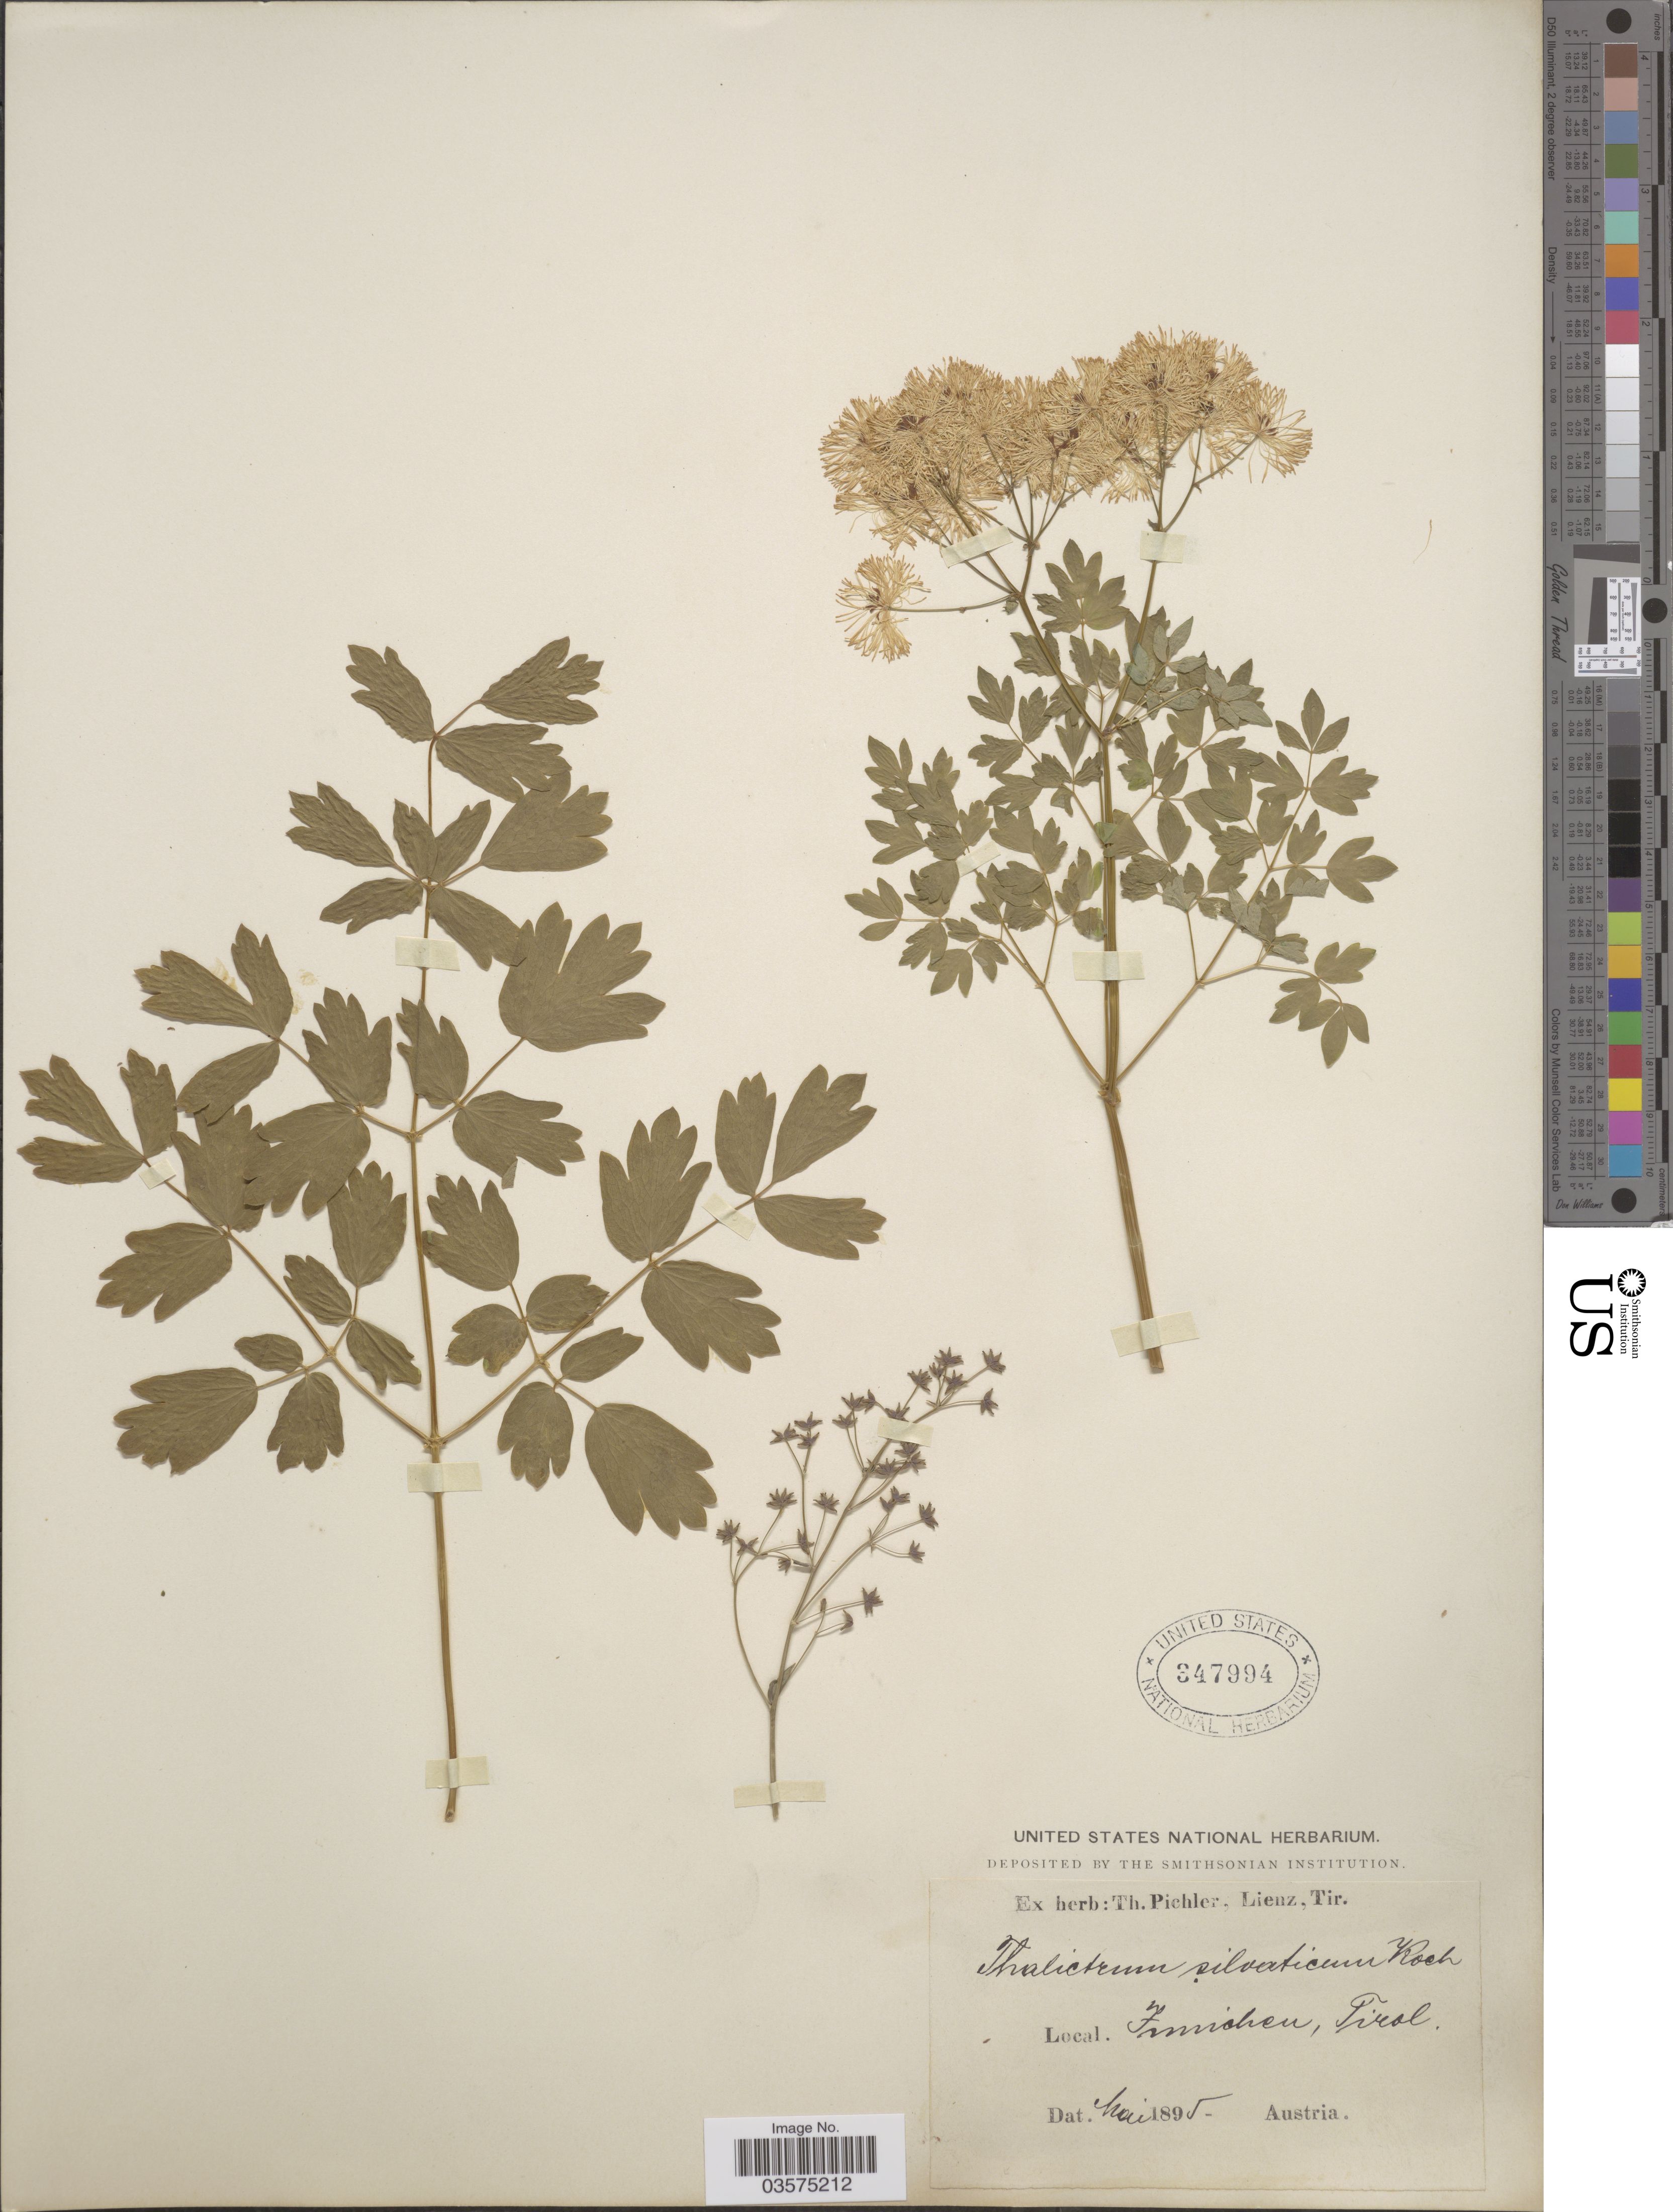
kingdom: Plantae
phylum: Tracheophyta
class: Magnoliopsida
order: Ranunculales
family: Ranunculaceae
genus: Thalictrum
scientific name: Thalictrum sylvaticum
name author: W.D.J. Koch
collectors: ex herb. T. Pichler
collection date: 1895-05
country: Italy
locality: Innichen, Tirol.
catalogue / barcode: US 347994